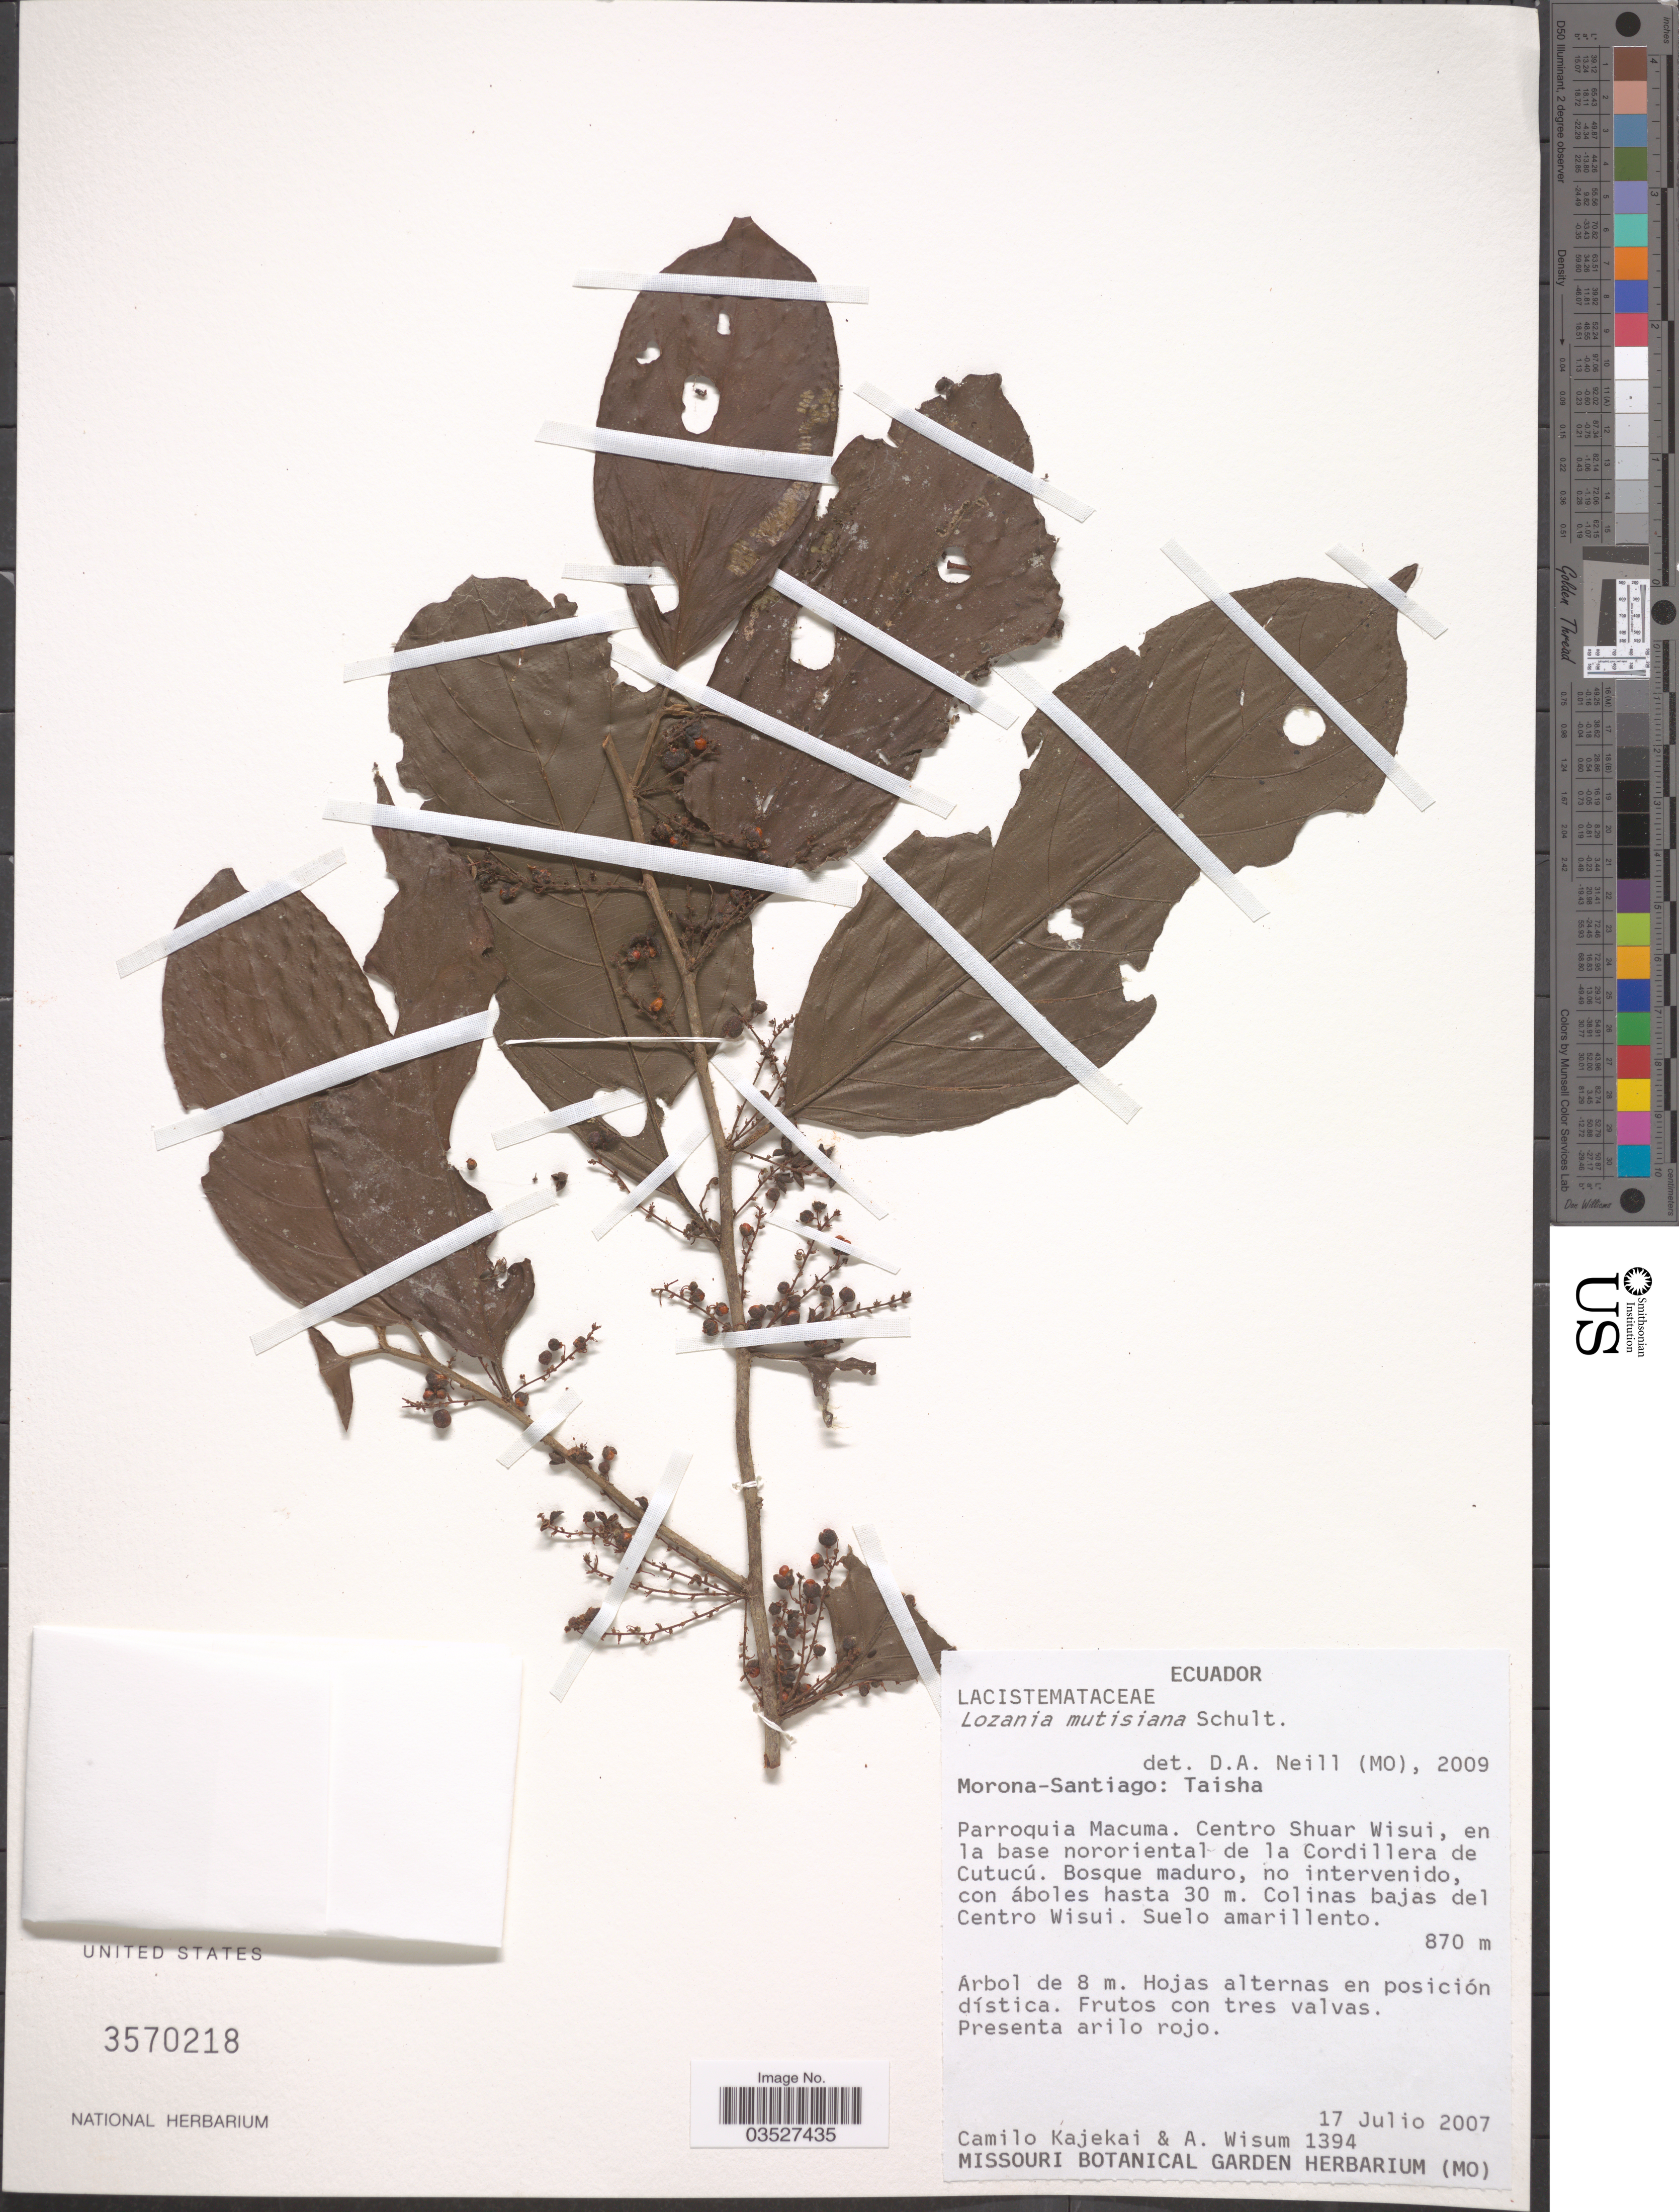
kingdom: Plantae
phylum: Tracheophyta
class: Magnoliopsida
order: Malpighiales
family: Lacistemataceae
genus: Lozania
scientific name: Lozania mutisiana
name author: Schult. in Roem. & Schult.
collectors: C. Kajekai & A. Wisum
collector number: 1394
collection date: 2007-07-17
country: Ecuador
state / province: Morona-Santiago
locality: Taisha. Parroquia Macuma. Centro Shuar Wisui, en la base nororiental de la Cordillera de Cutucú. Colinas bajas del Centro Wisui.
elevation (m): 870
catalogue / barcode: US 3570218